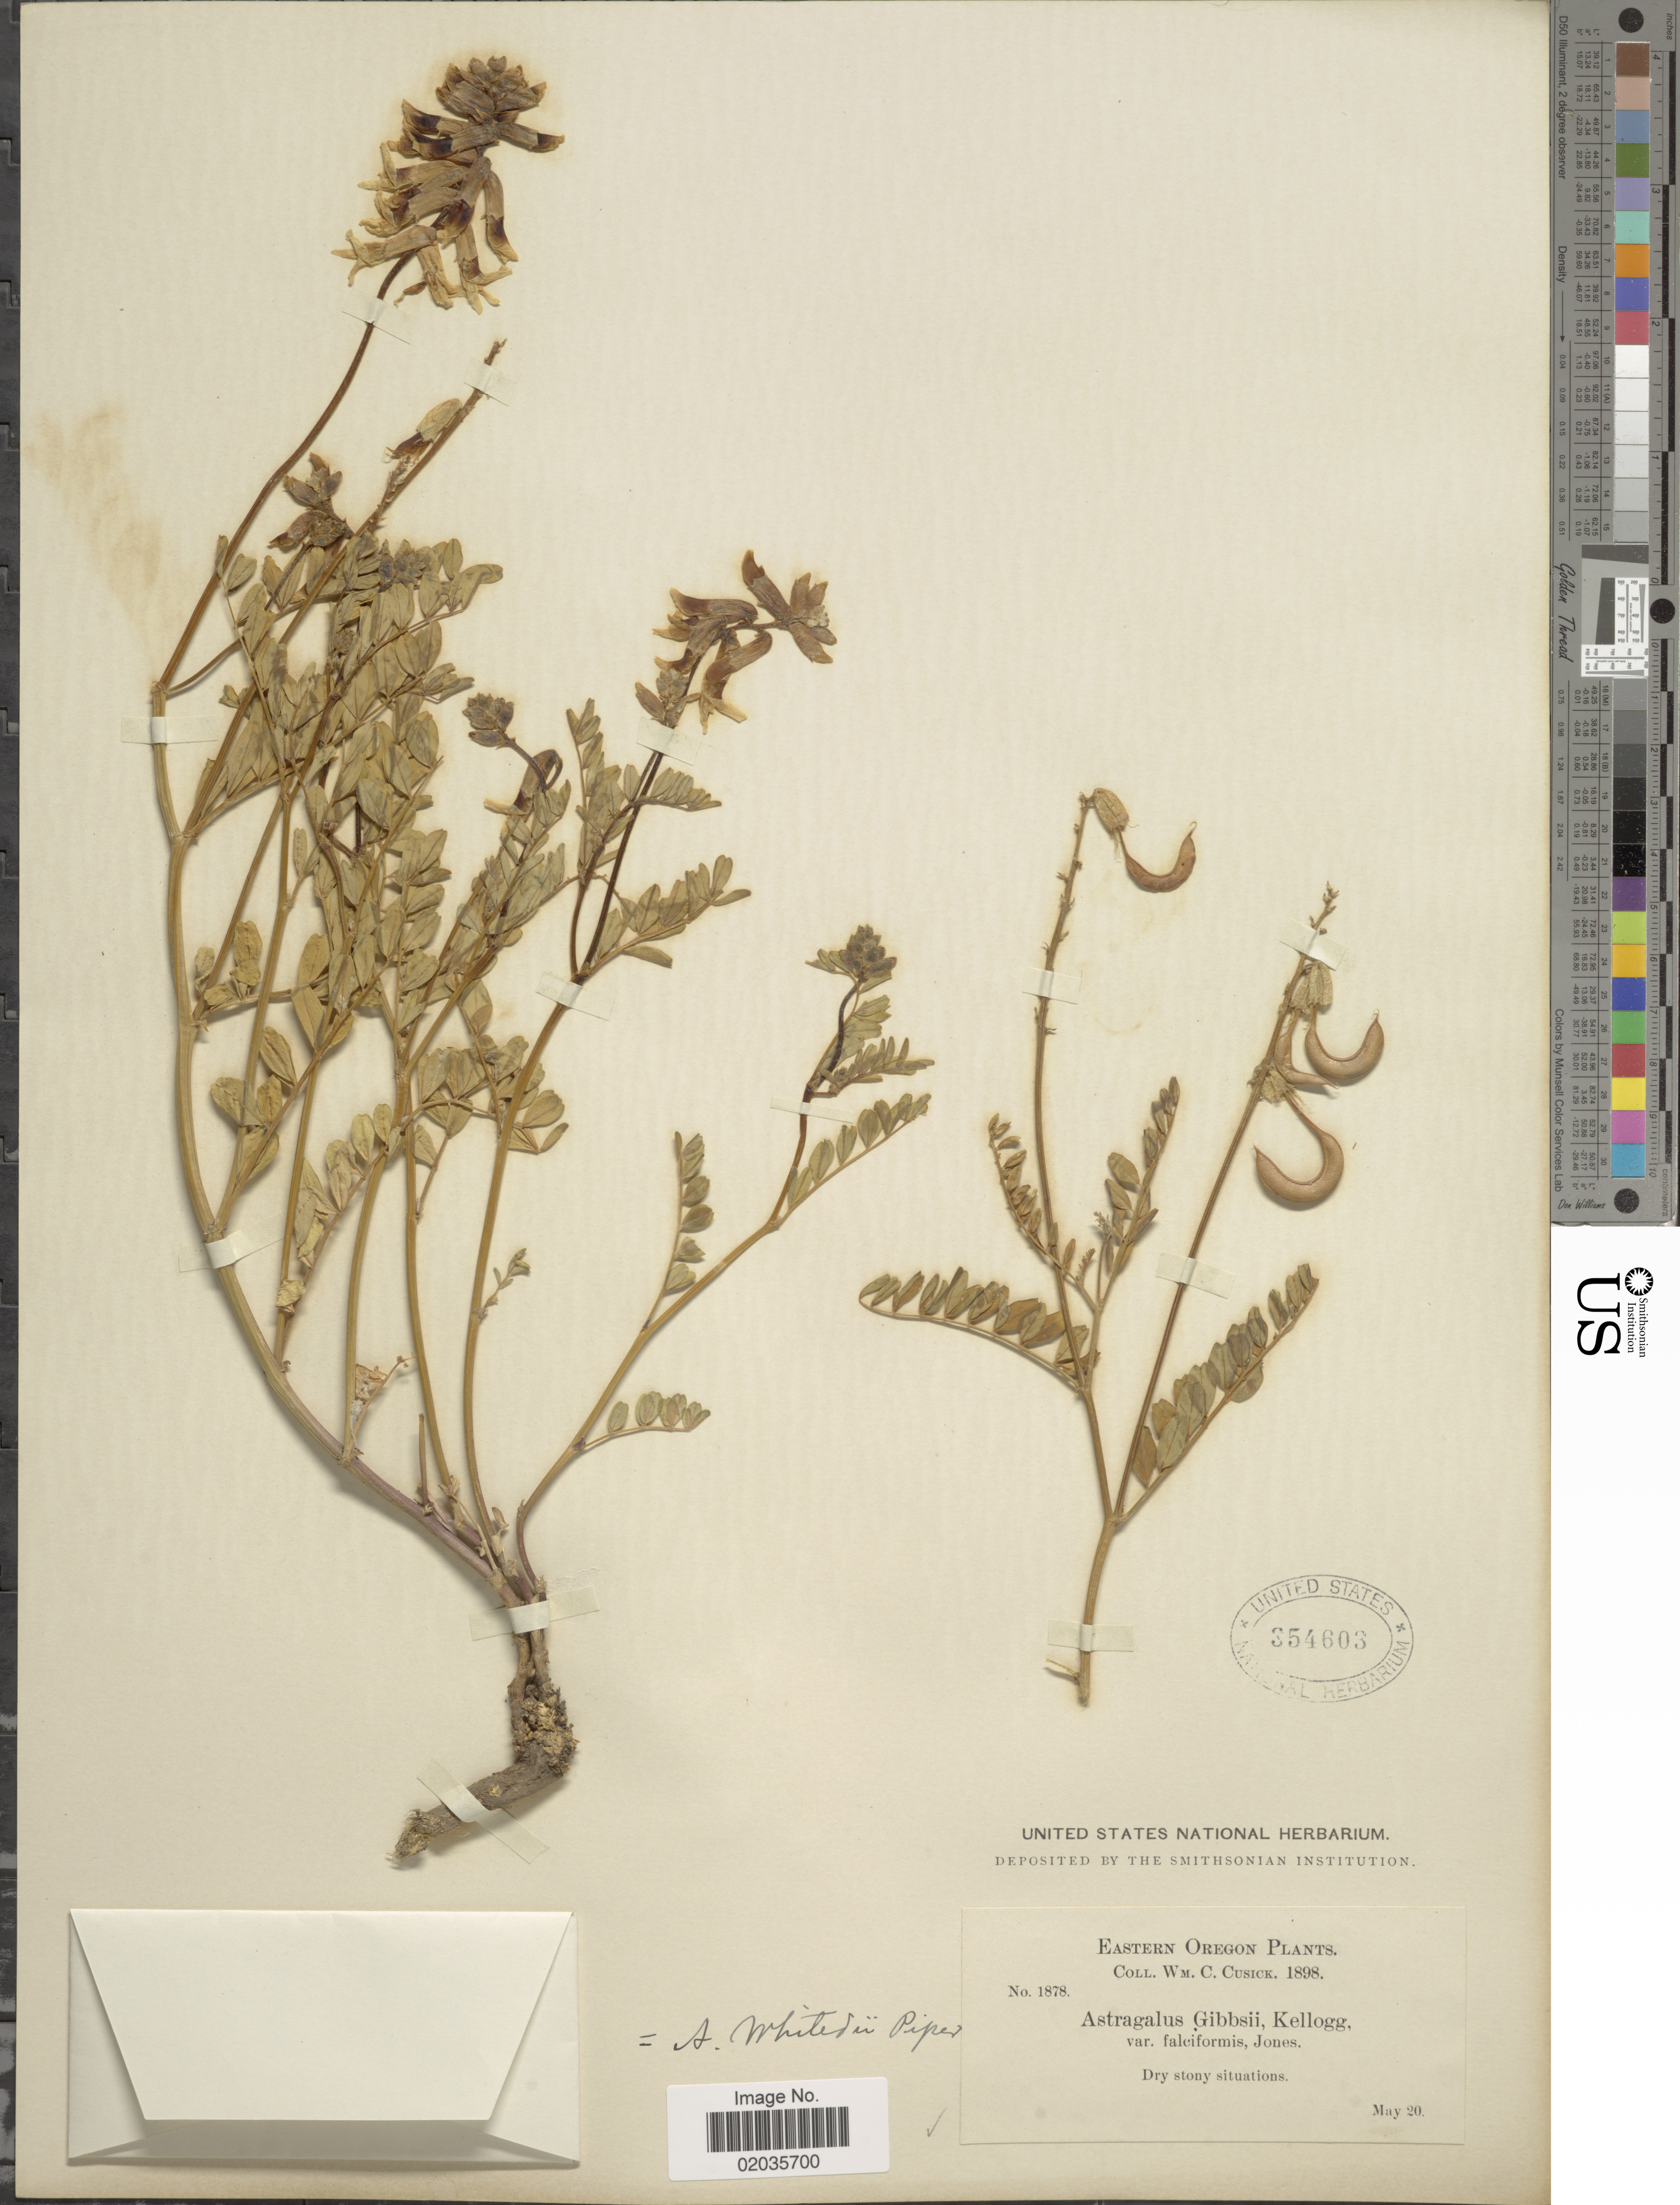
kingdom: Plantae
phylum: Tracheophyta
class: Magnoliopsida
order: Fabales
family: Fabaceae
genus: Astragalus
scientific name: Astragalus whitedii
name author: Piper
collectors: W. C. Cusick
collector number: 1878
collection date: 1898-05-20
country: United States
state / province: Oregon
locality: Eastern Oregon, dry stony situations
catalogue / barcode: US 354603